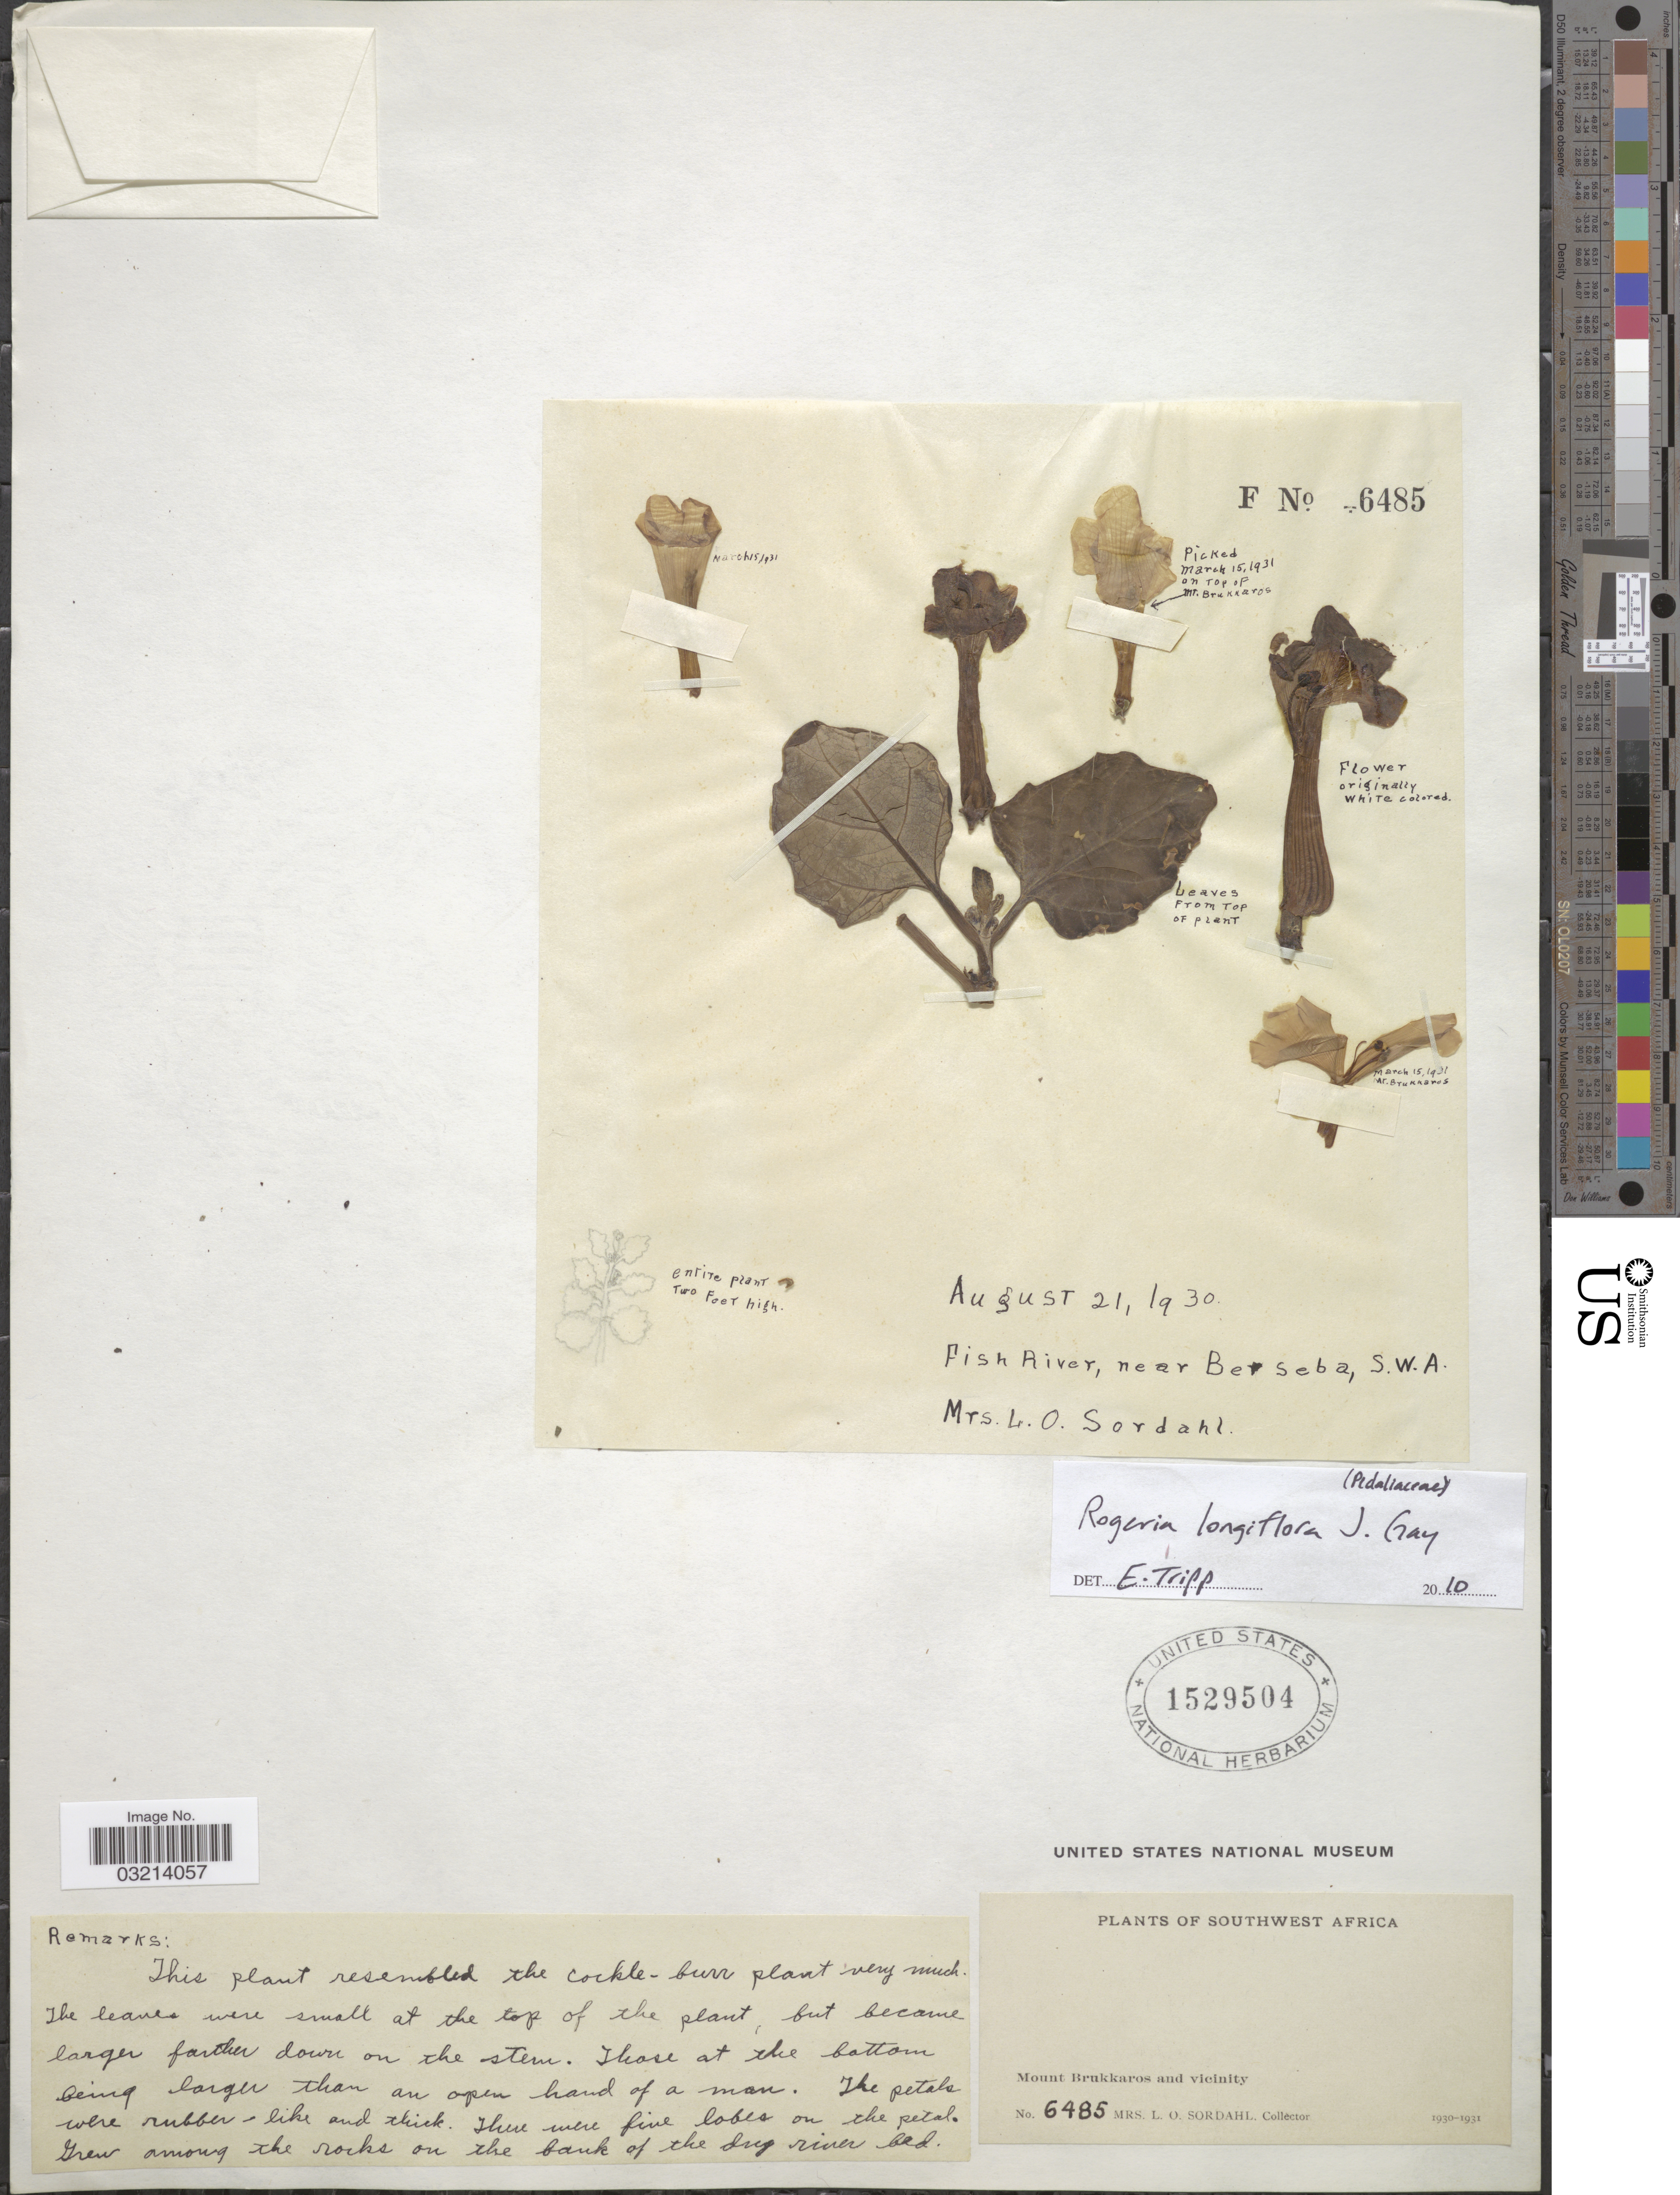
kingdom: Plantae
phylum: Tracheophyta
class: Magnoliopsida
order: Lamiales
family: Pedaliaceae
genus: Rogeria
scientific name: Rogeria longiflora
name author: (L.) J. Gay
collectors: L. Sordahl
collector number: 6485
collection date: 1930-08-21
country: Namibia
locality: Southwest Africa. Fish River, near Berseba, S.W.A. Mount Brukkaros and vicinity.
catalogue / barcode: US 1529504